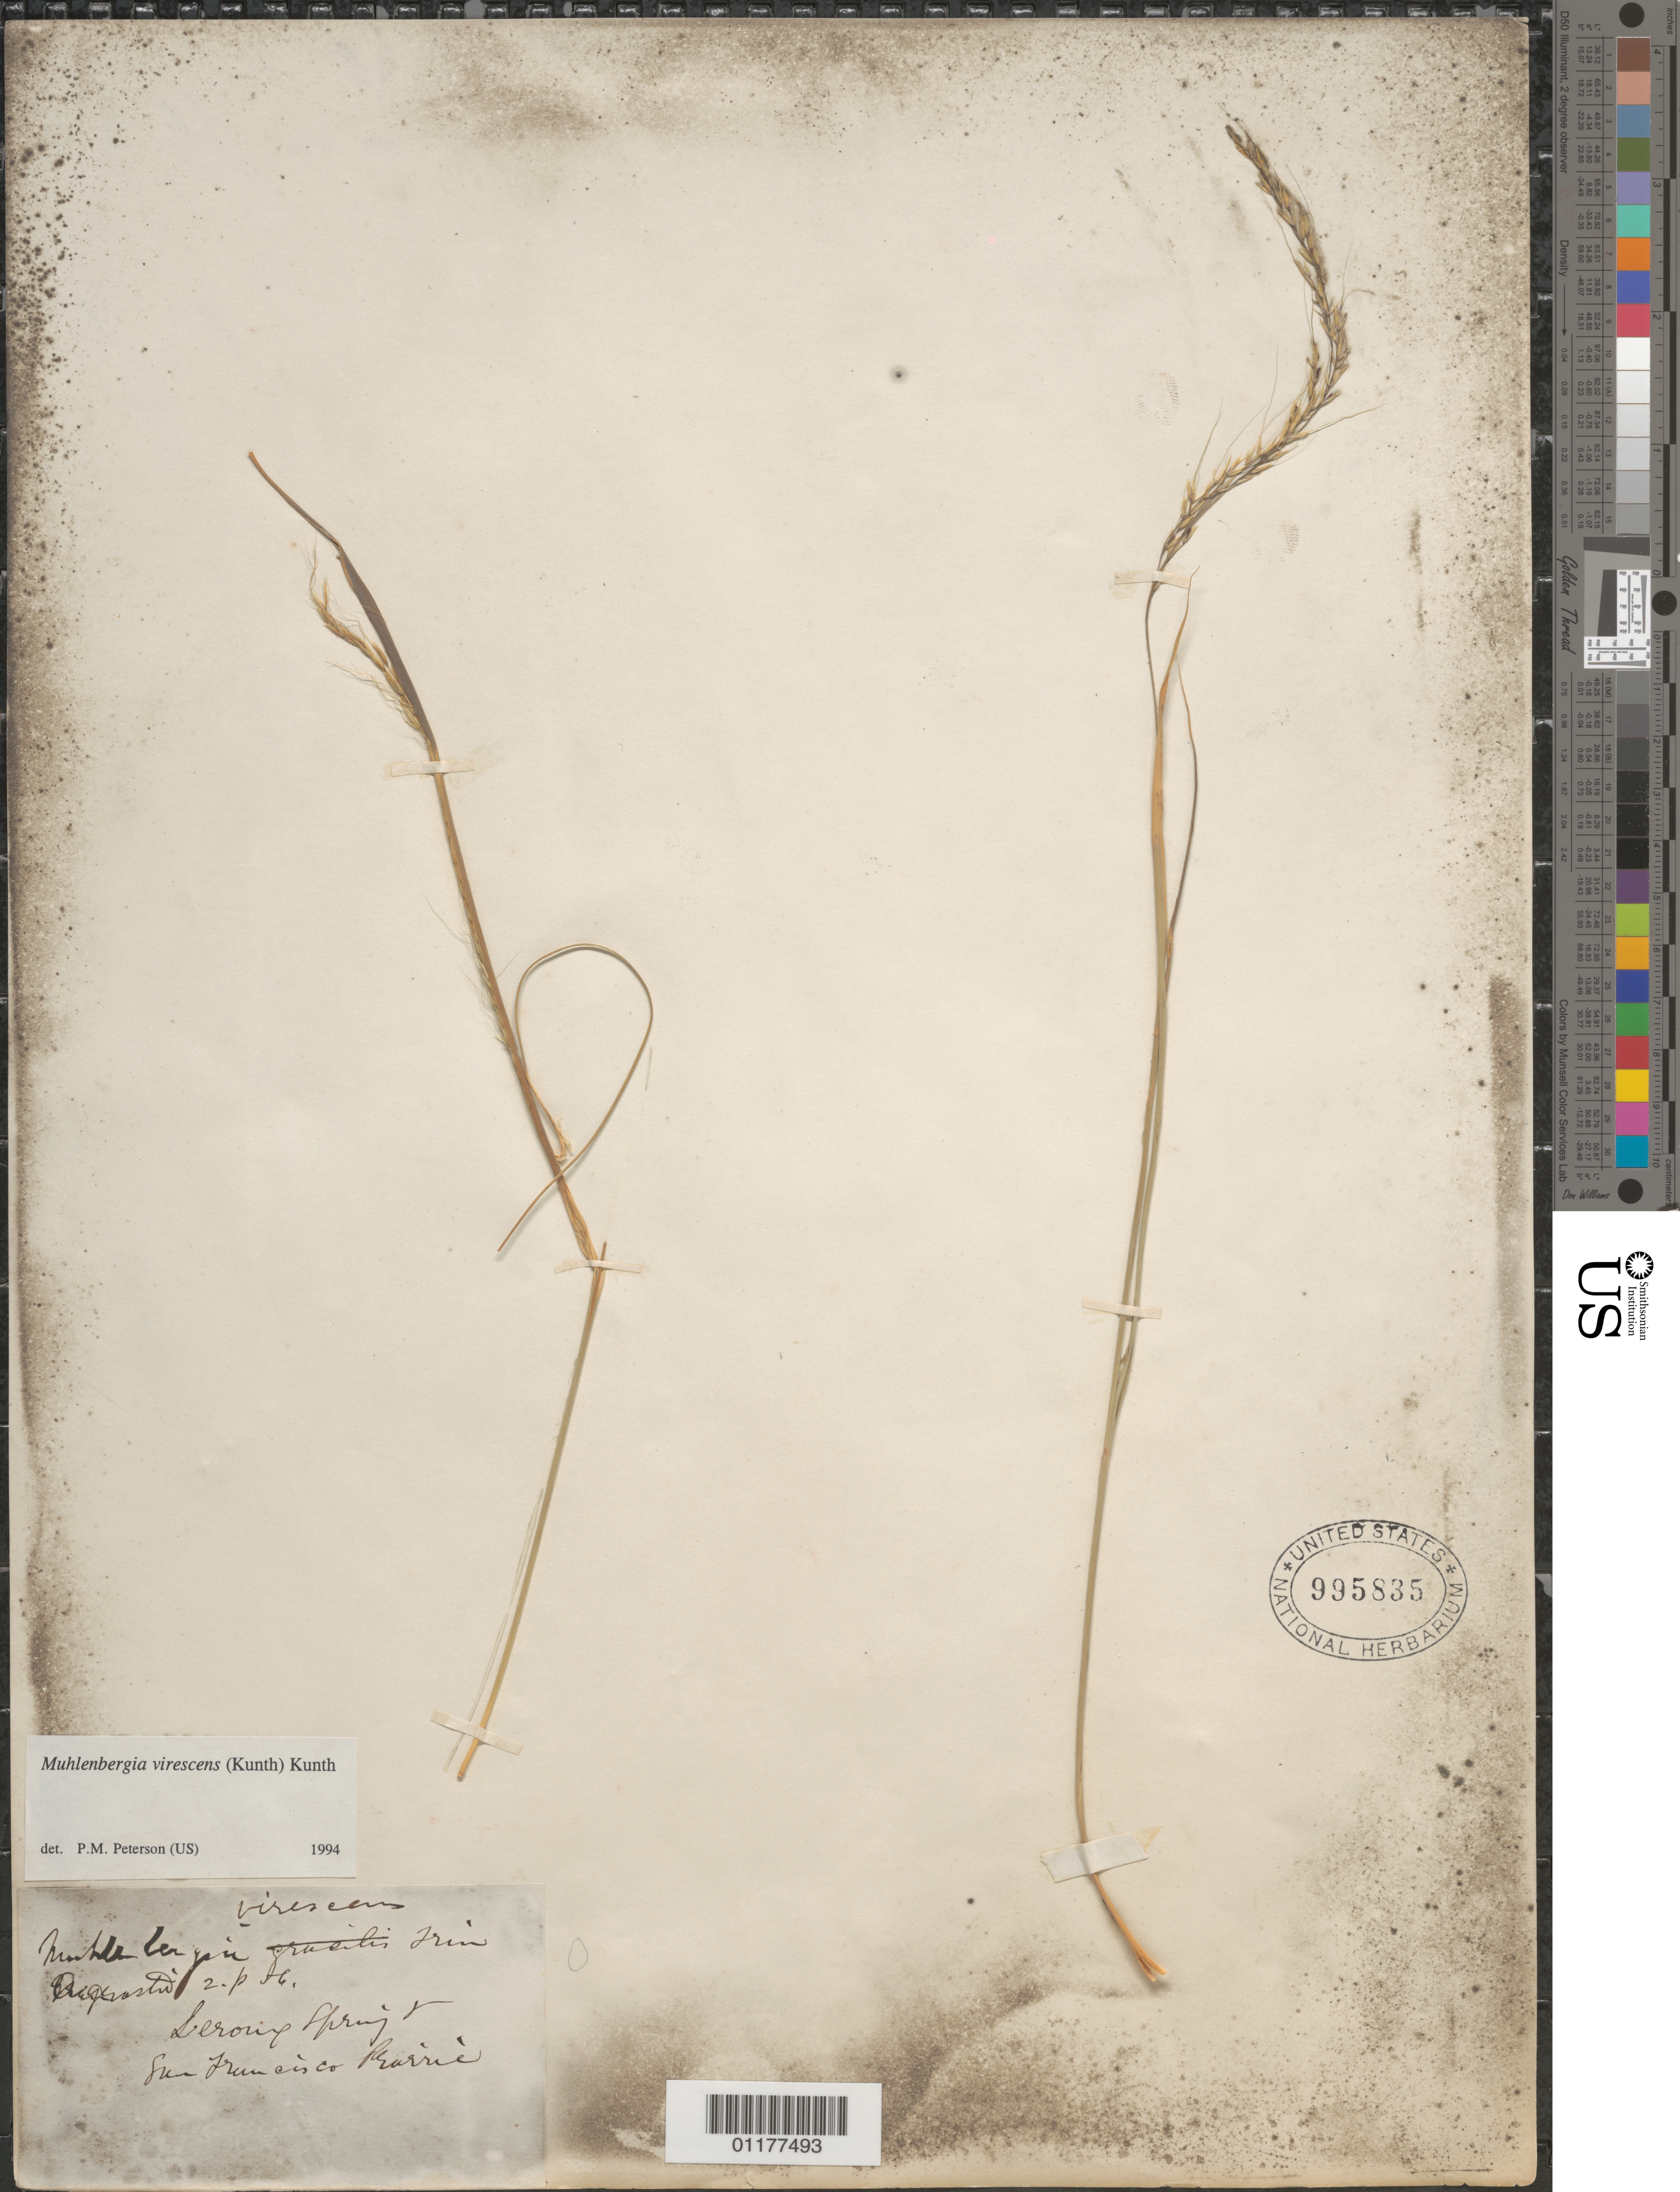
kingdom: Plantae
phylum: Tracheophyta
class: Liliopsida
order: Poales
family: Poaceae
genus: Muhlenbergia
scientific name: Muhlenbergia virescens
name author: (Kunth) Trin.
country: United States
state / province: Arizona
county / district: Coconino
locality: Leroux Springs, San Francisco Prairie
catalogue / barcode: US 995835